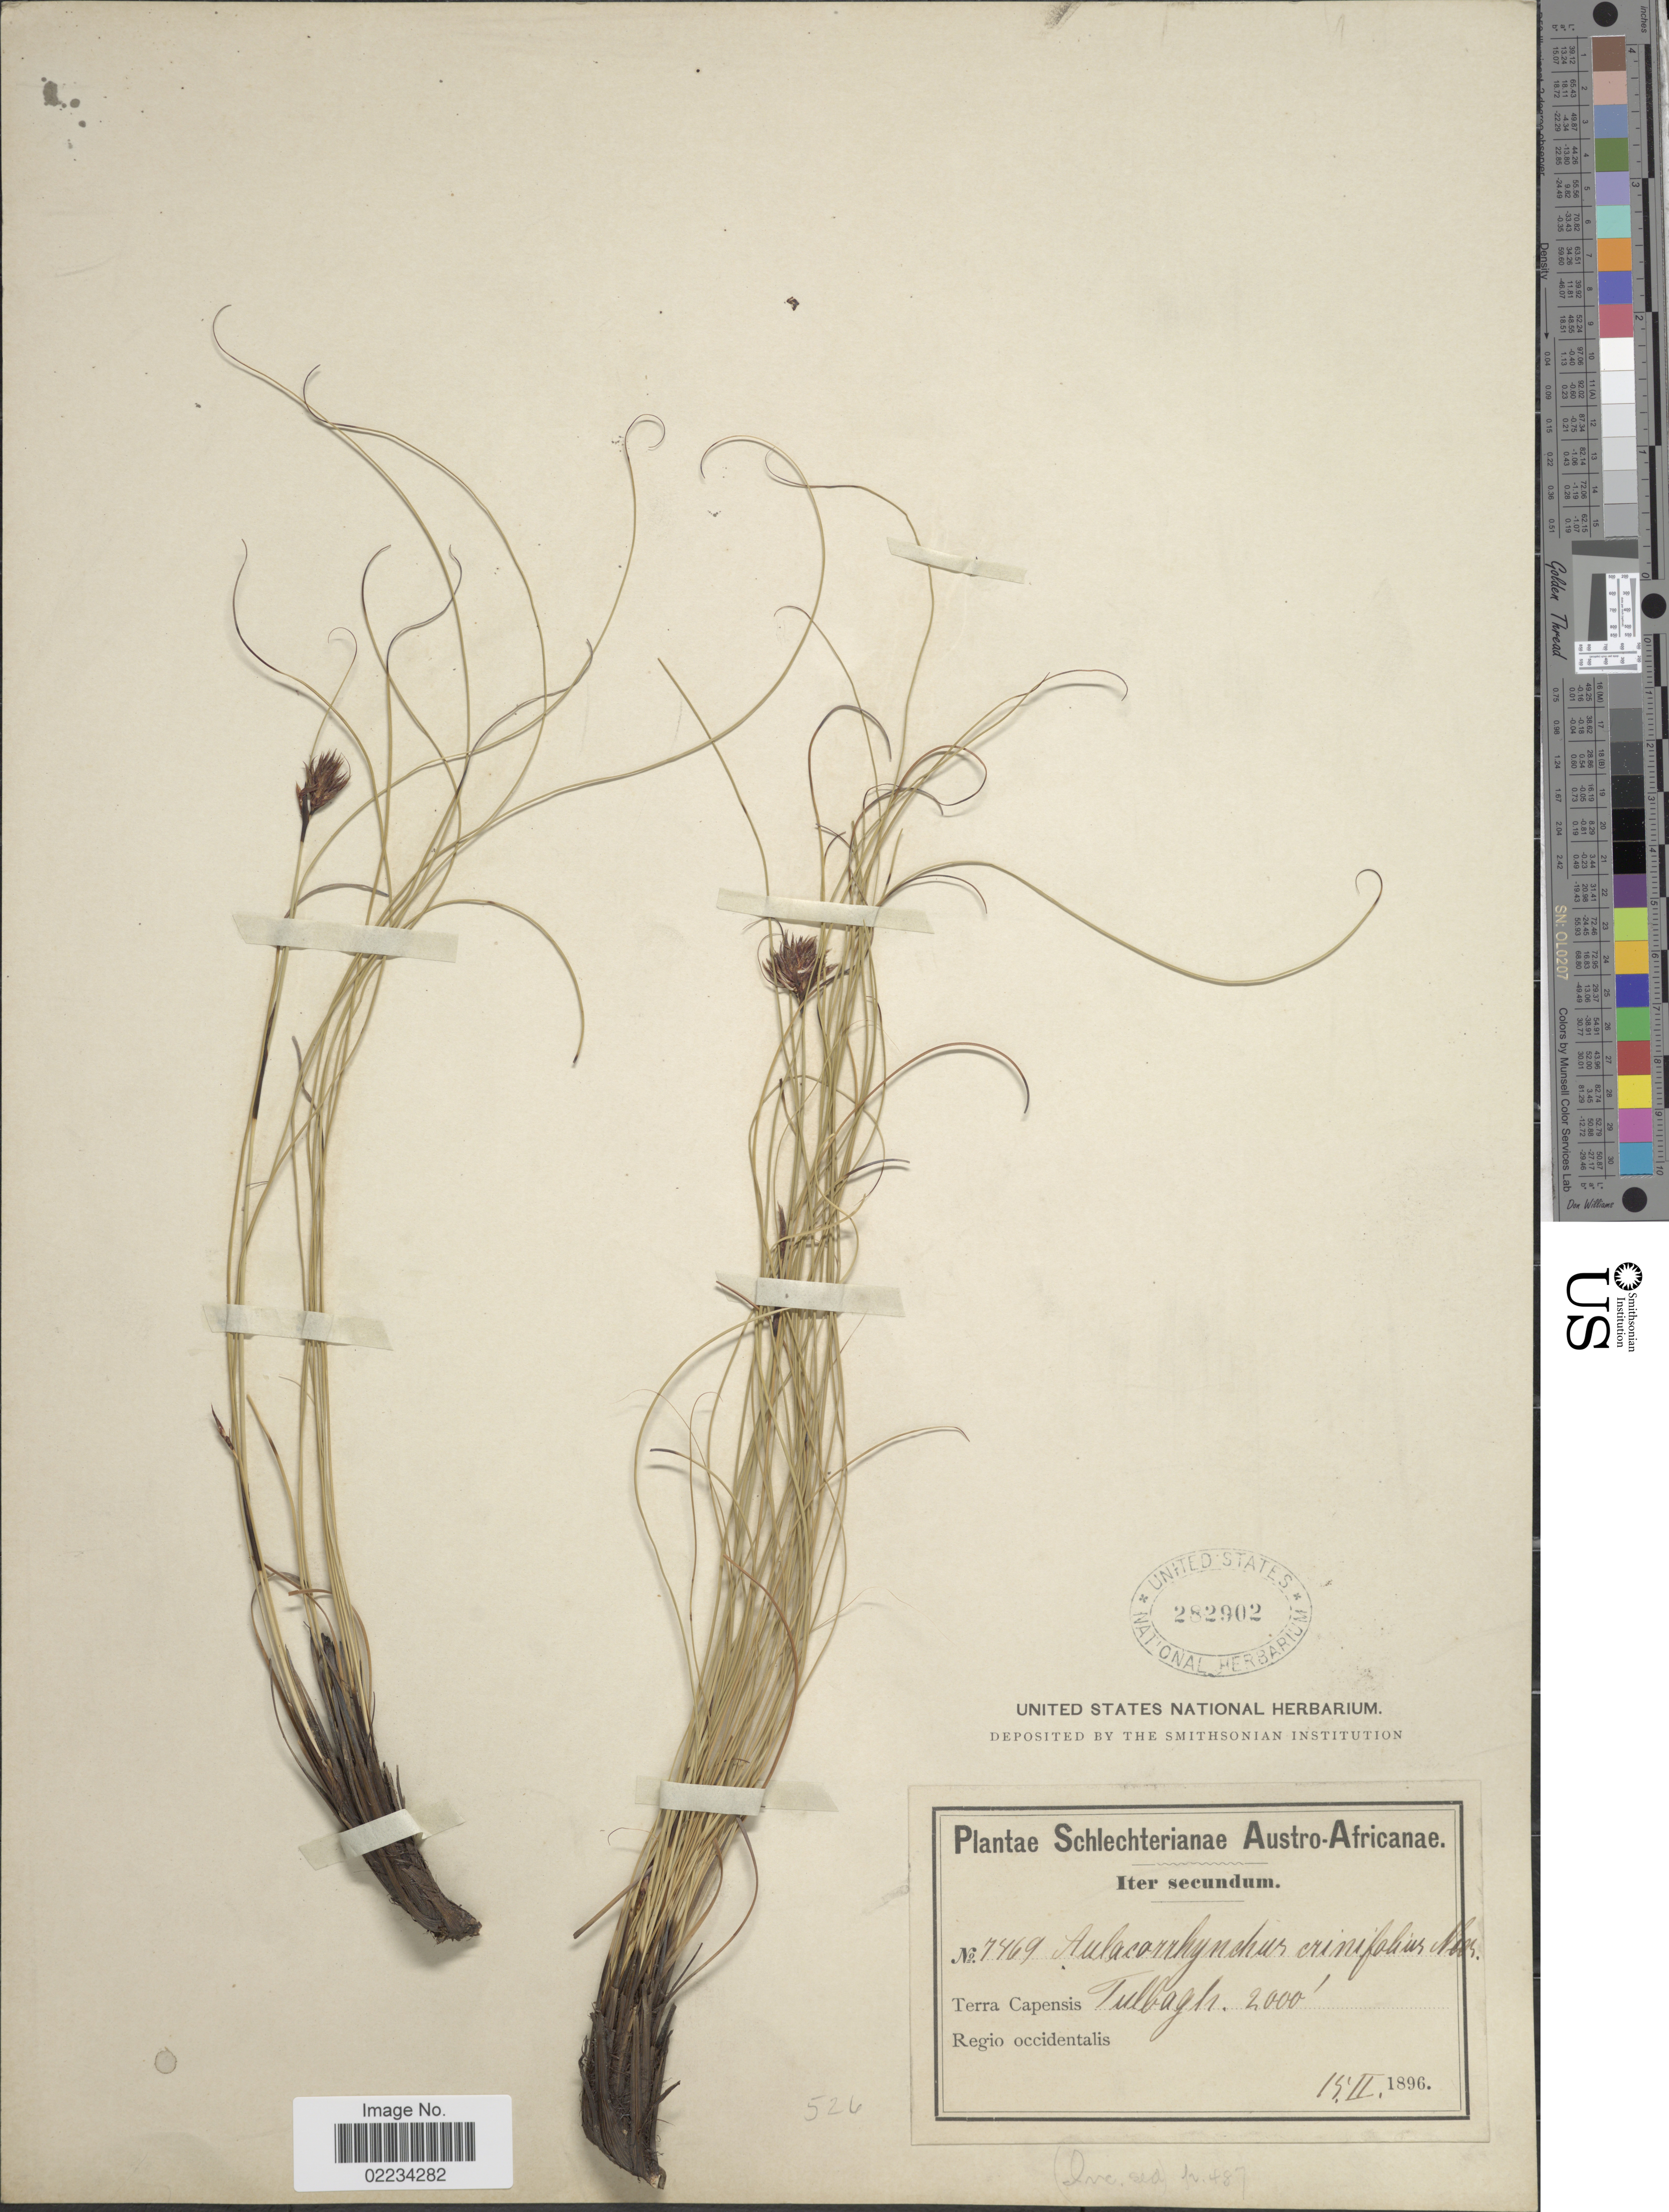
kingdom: Plantae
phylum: Tracheophyta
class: Liliopsida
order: Poales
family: Cyperaceae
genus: Tetraria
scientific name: Tetraria crinifolia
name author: (Nees) C.B. Clarke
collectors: Schlechter, --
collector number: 7469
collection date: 1896-02-15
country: South Africa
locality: Austro-Africanae, Iter secundum, Terra Capensis, Tulbagh, Regio occidentalis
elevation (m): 610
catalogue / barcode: US 282902